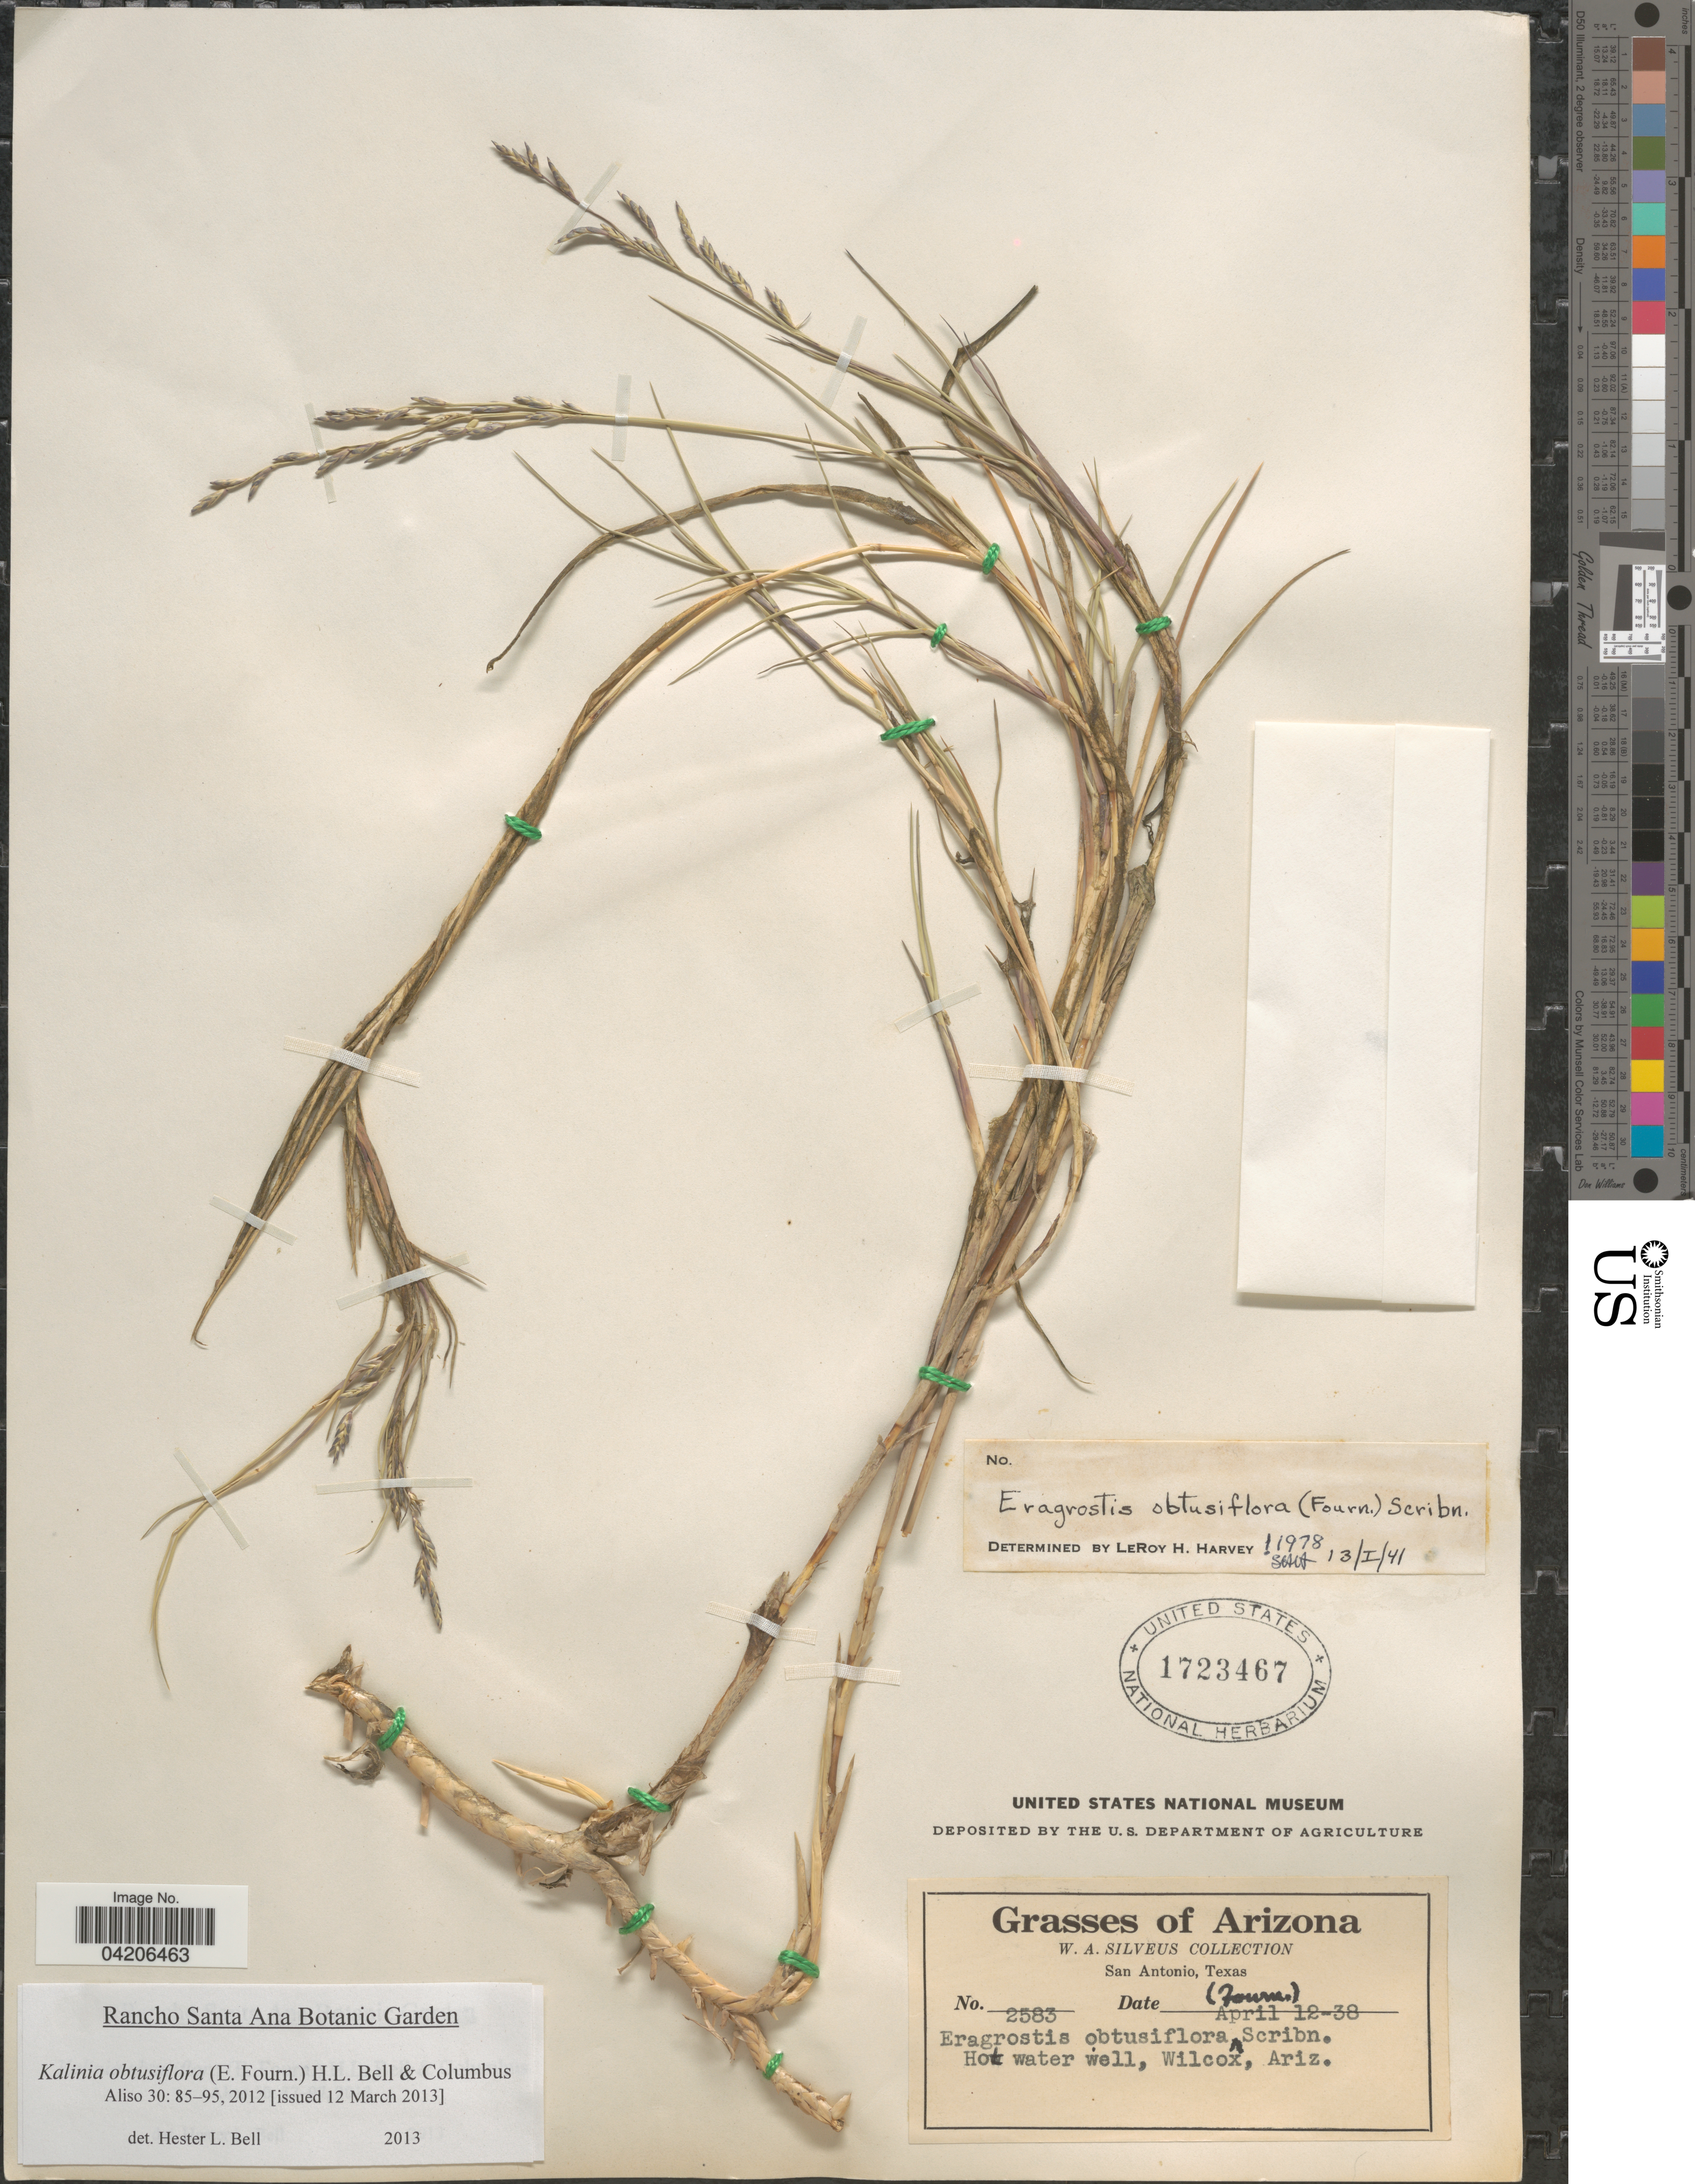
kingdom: Plantae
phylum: Tracheophyta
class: Liliopsida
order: Poales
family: Poaceae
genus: Kalinia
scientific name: Kalinia obtusiflora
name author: (E. Fourn.) H.L. Bell & Columbus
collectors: W. Silveus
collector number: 2583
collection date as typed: Transcribed d/m/y: 12/4/38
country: United States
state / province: Arizona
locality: Hot water well, Wilcox.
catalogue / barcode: US 1723467